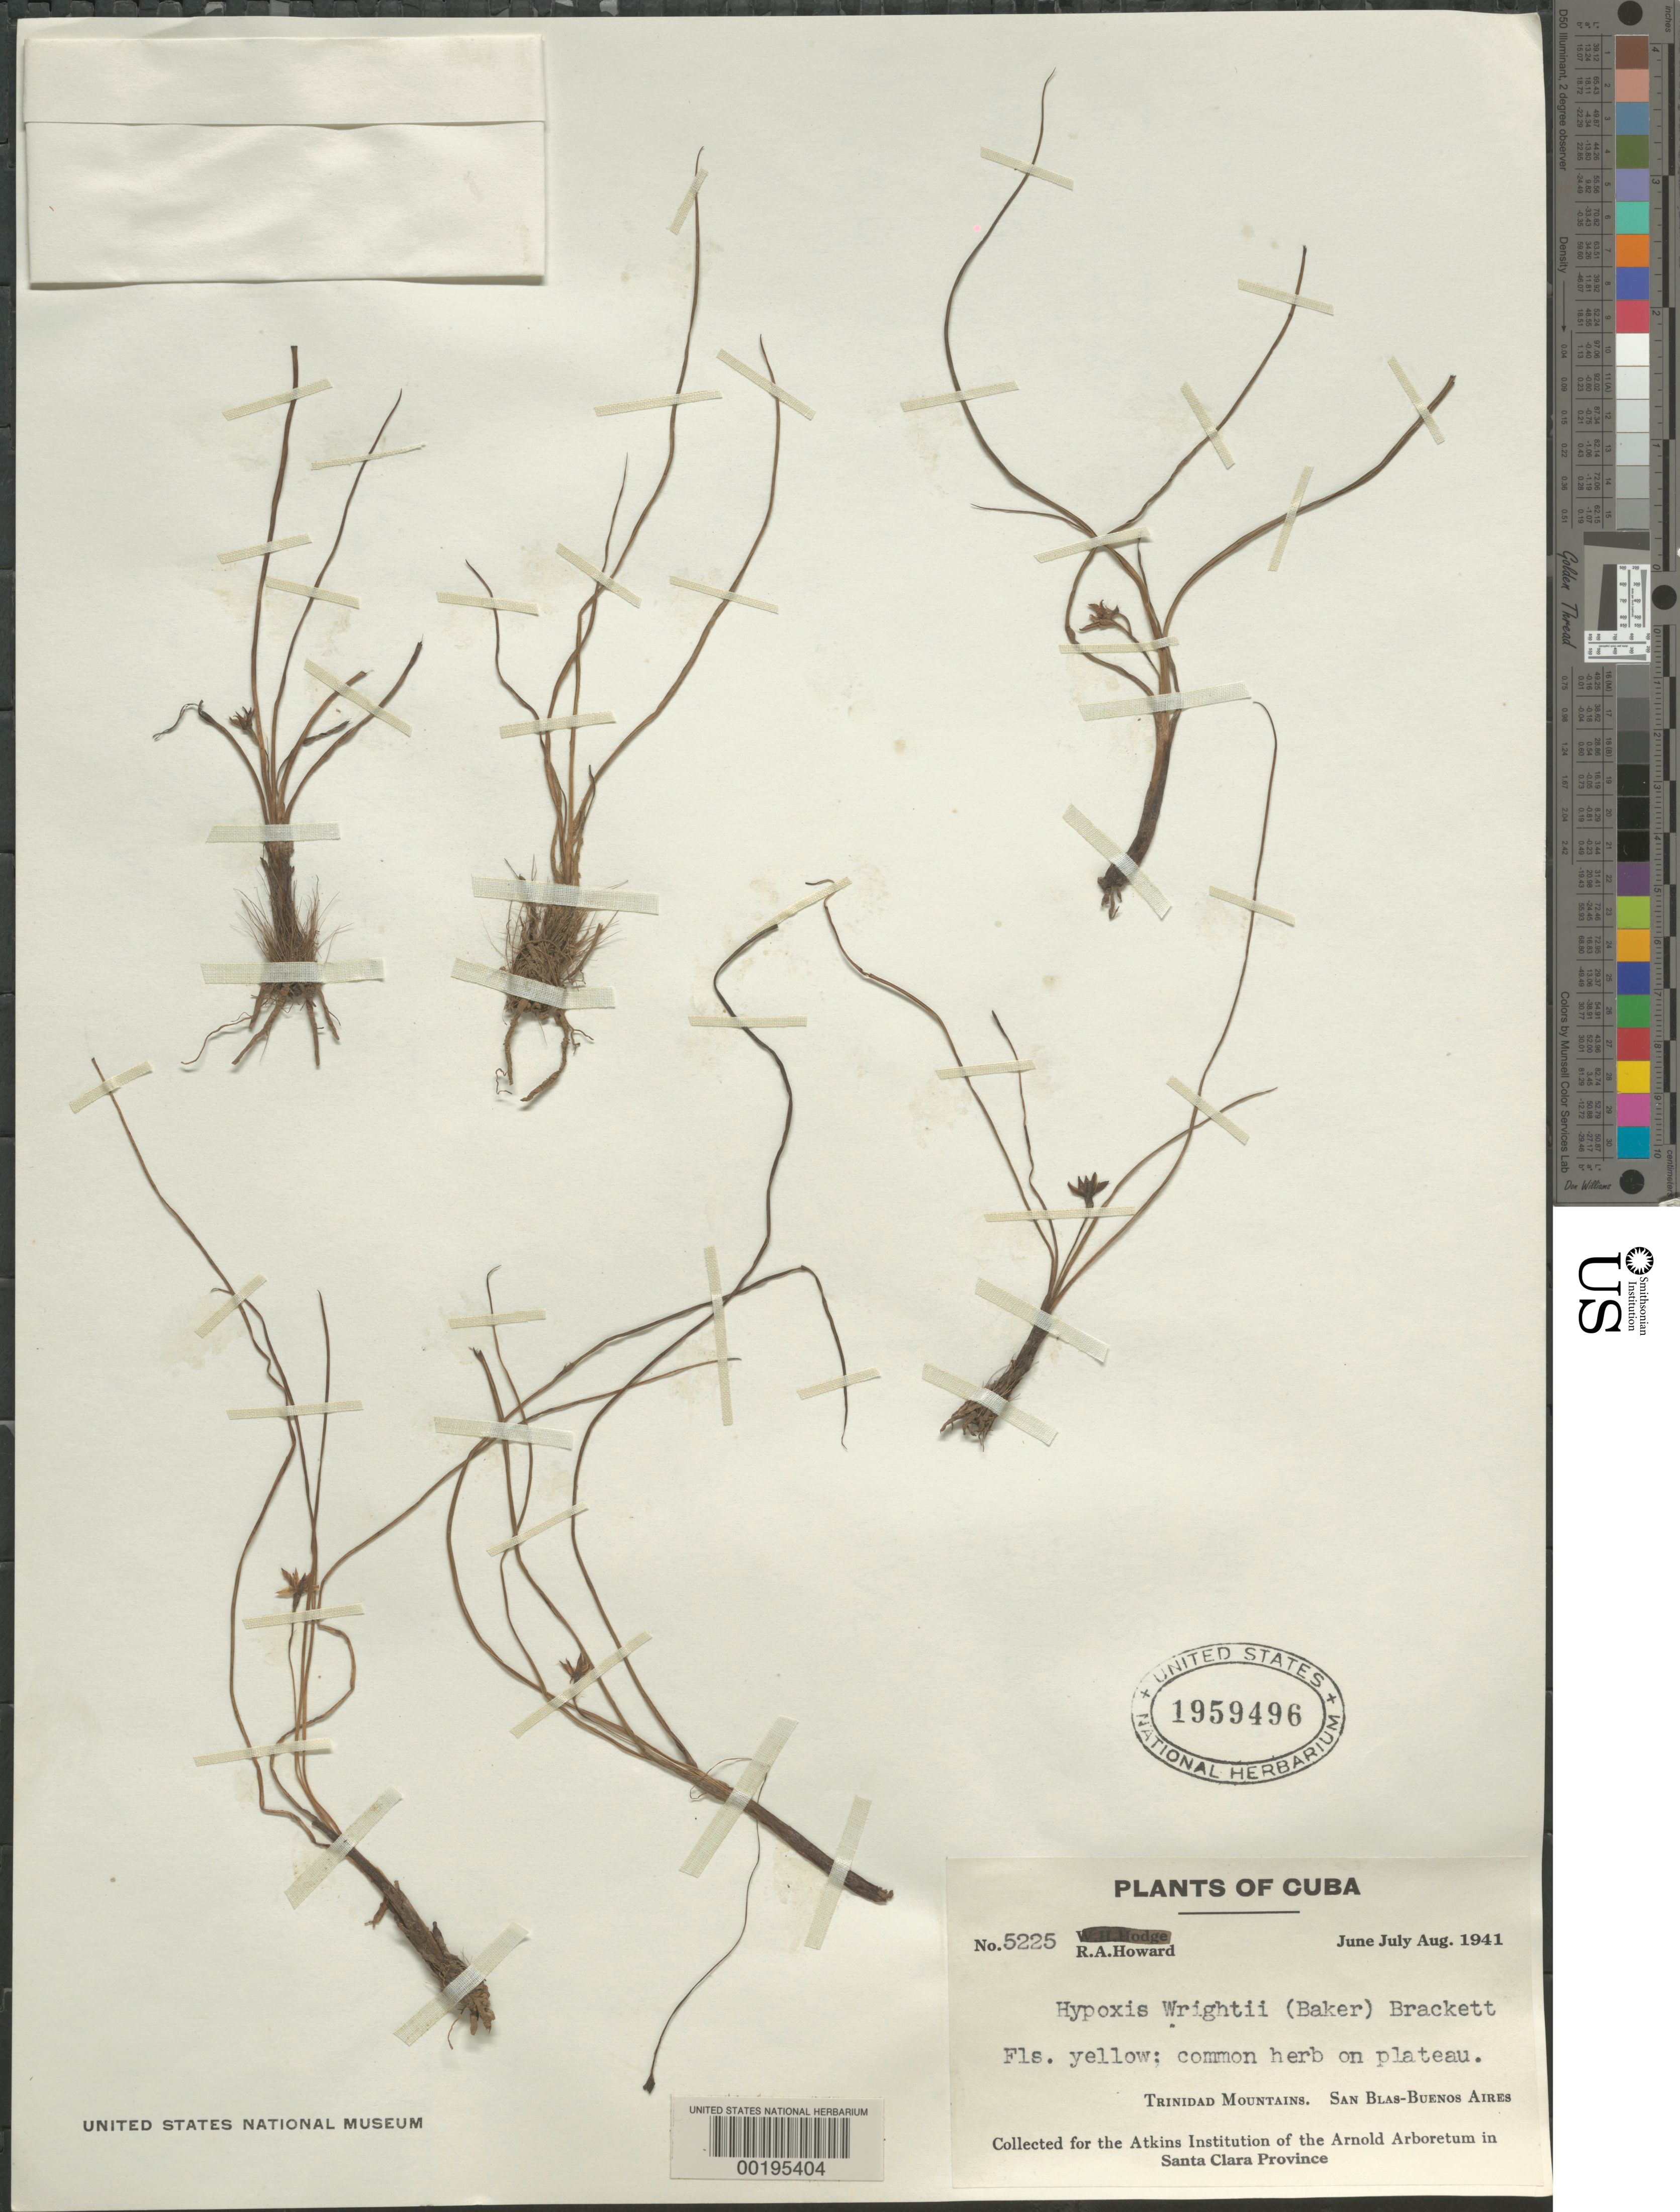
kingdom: Plantae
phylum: Tracheophyta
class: Liliopsida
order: Asparagales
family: Hypoxidaceae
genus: Hypoxis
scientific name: Hypoxis wrightii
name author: (Baker) Brackett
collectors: R. A. Howard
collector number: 5225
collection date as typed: Jun 1941 to -- Aug 1941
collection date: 1941-06/1941-08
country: Cuba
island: Greater Antilles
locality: Trinidad Mountains; San Blas - Buenos Aires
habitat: Plateau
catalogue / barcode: US 1959496